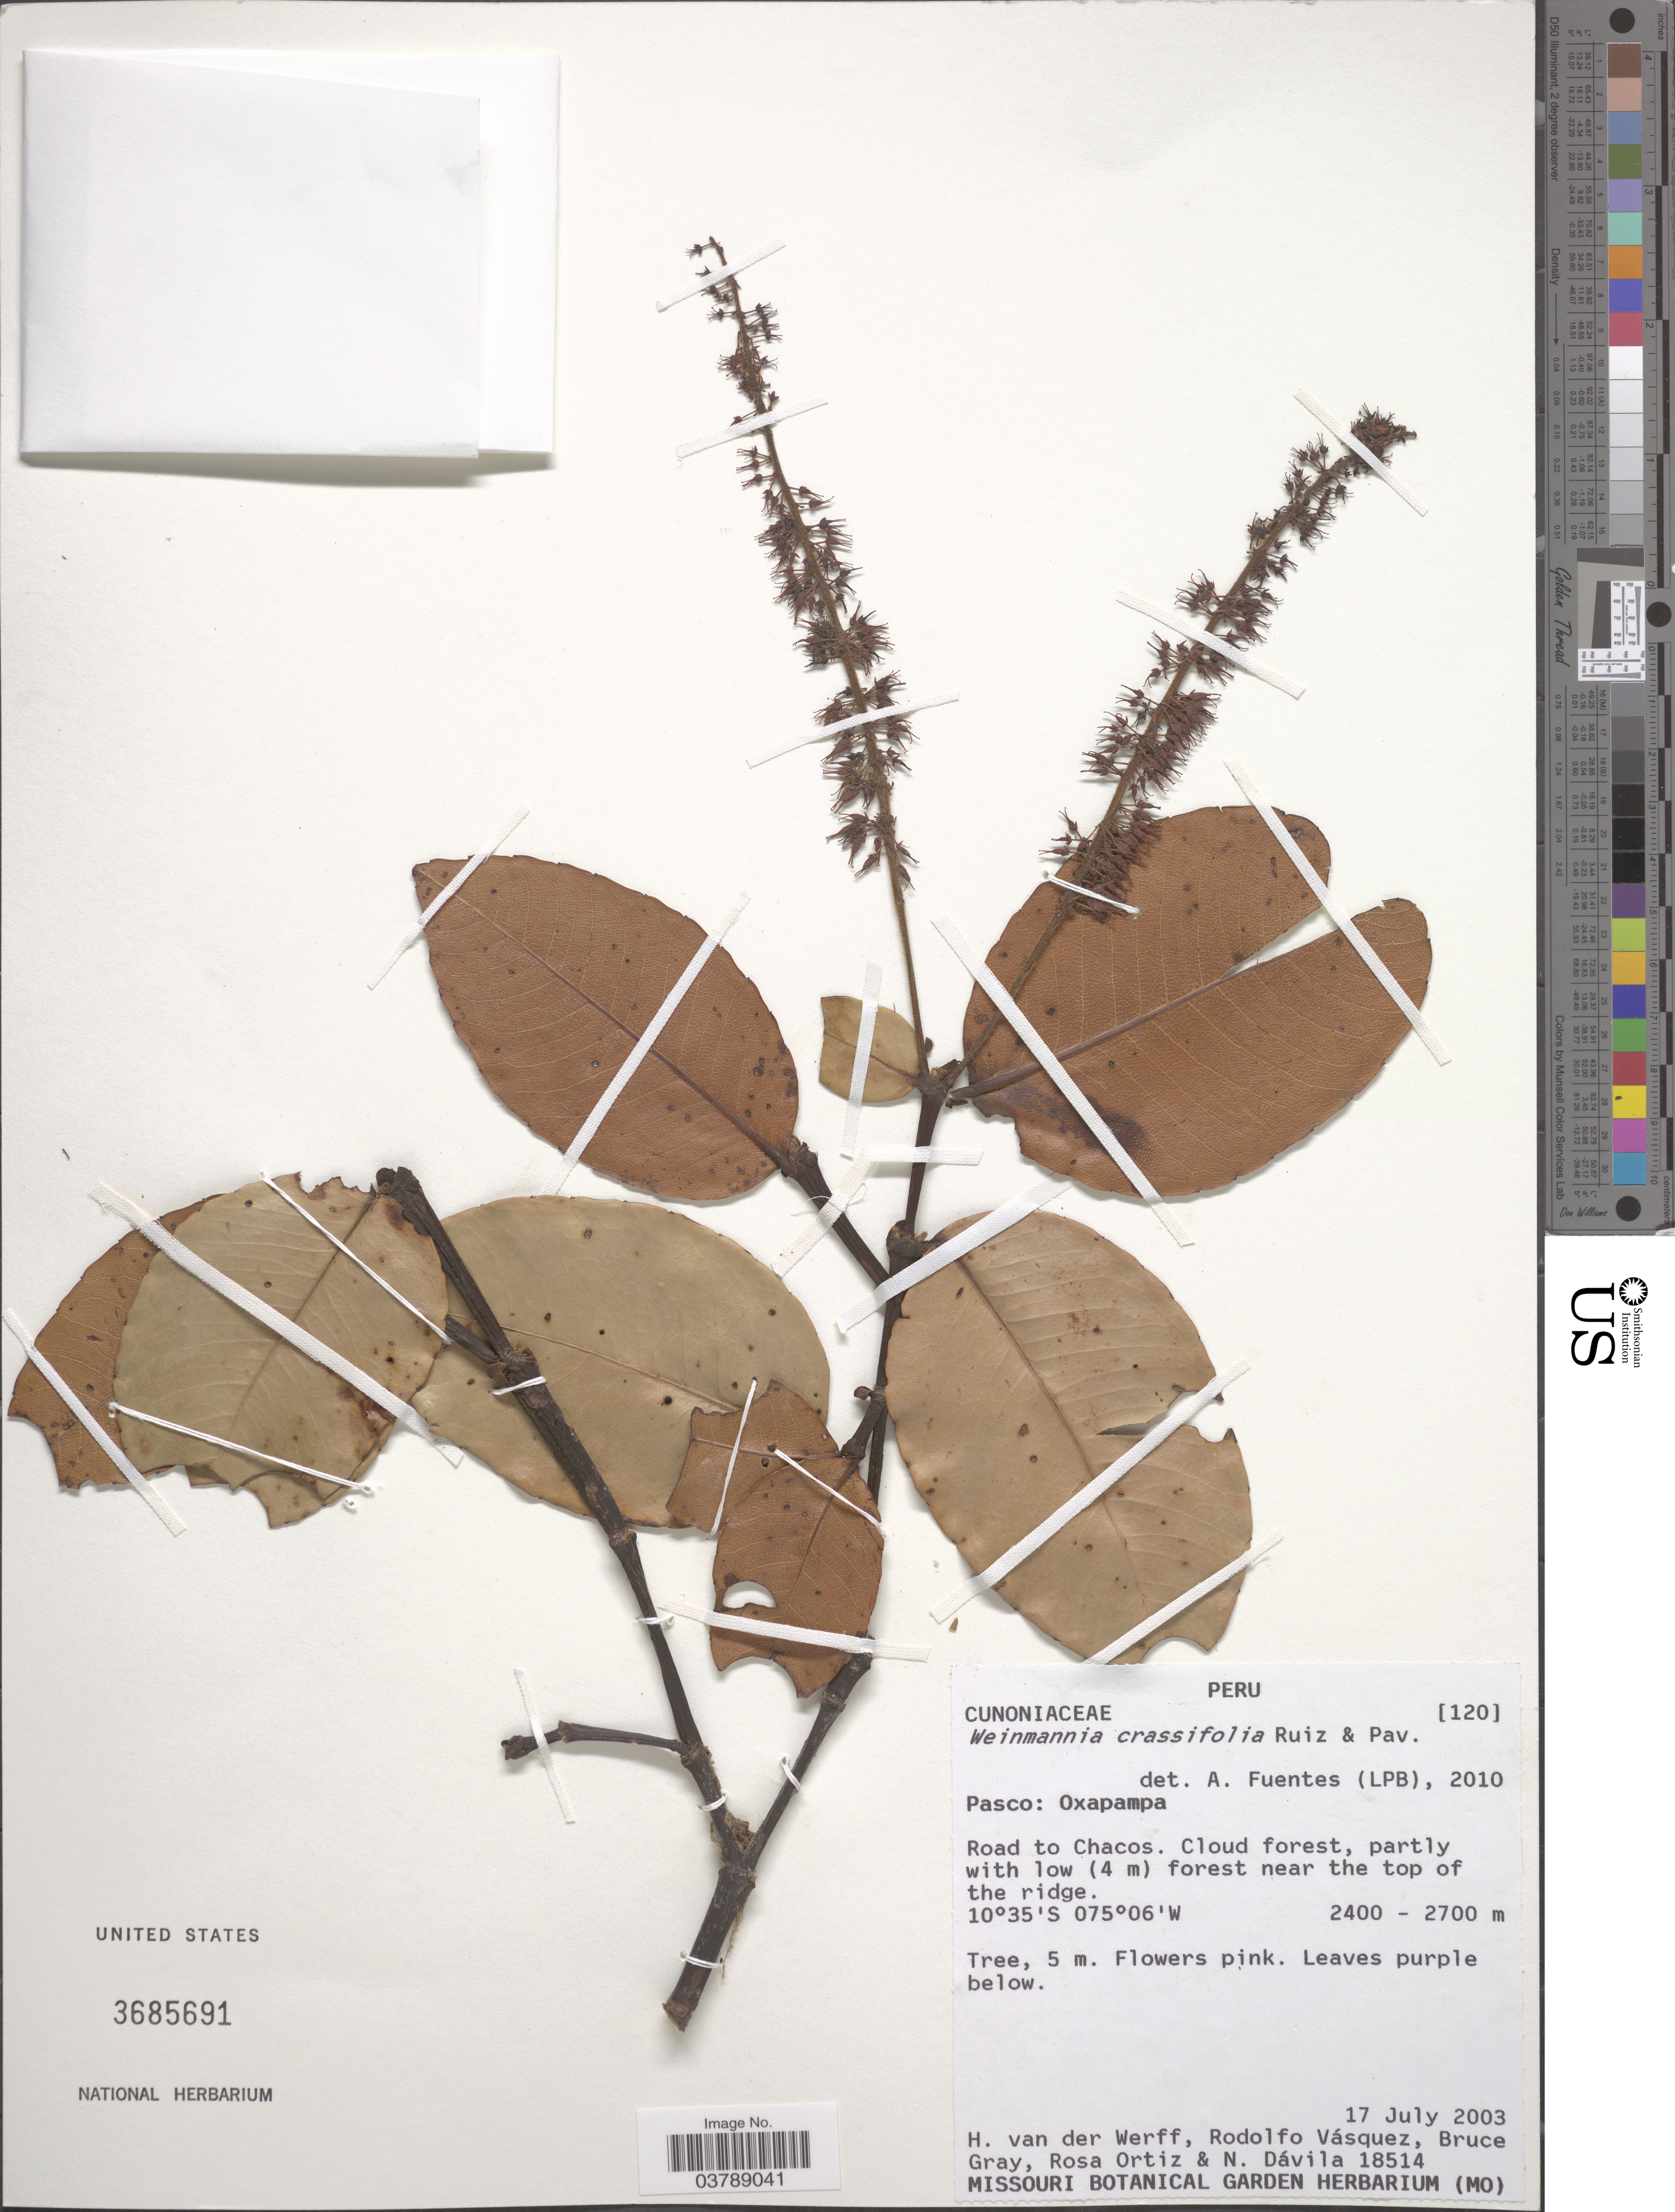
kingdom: Plantae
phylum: Tracheophyta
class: Magnoliopsida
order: Oxalidales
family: Cunoniaceae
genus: Weinmannia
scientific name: Weinmannia crassifolia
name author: Ruiz & Pav.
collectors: H. van der Werff, R. Vásquez, B. Gray, R. Ortíz & N. Dávila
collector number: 18514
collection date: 2003-07-17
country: Peru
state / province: Pasco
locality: Oxapampa. Road to Chacos. Cloud forest, partly with low (4m) forest near the top of the ridge.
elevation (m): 2400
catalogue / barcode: US 3685691